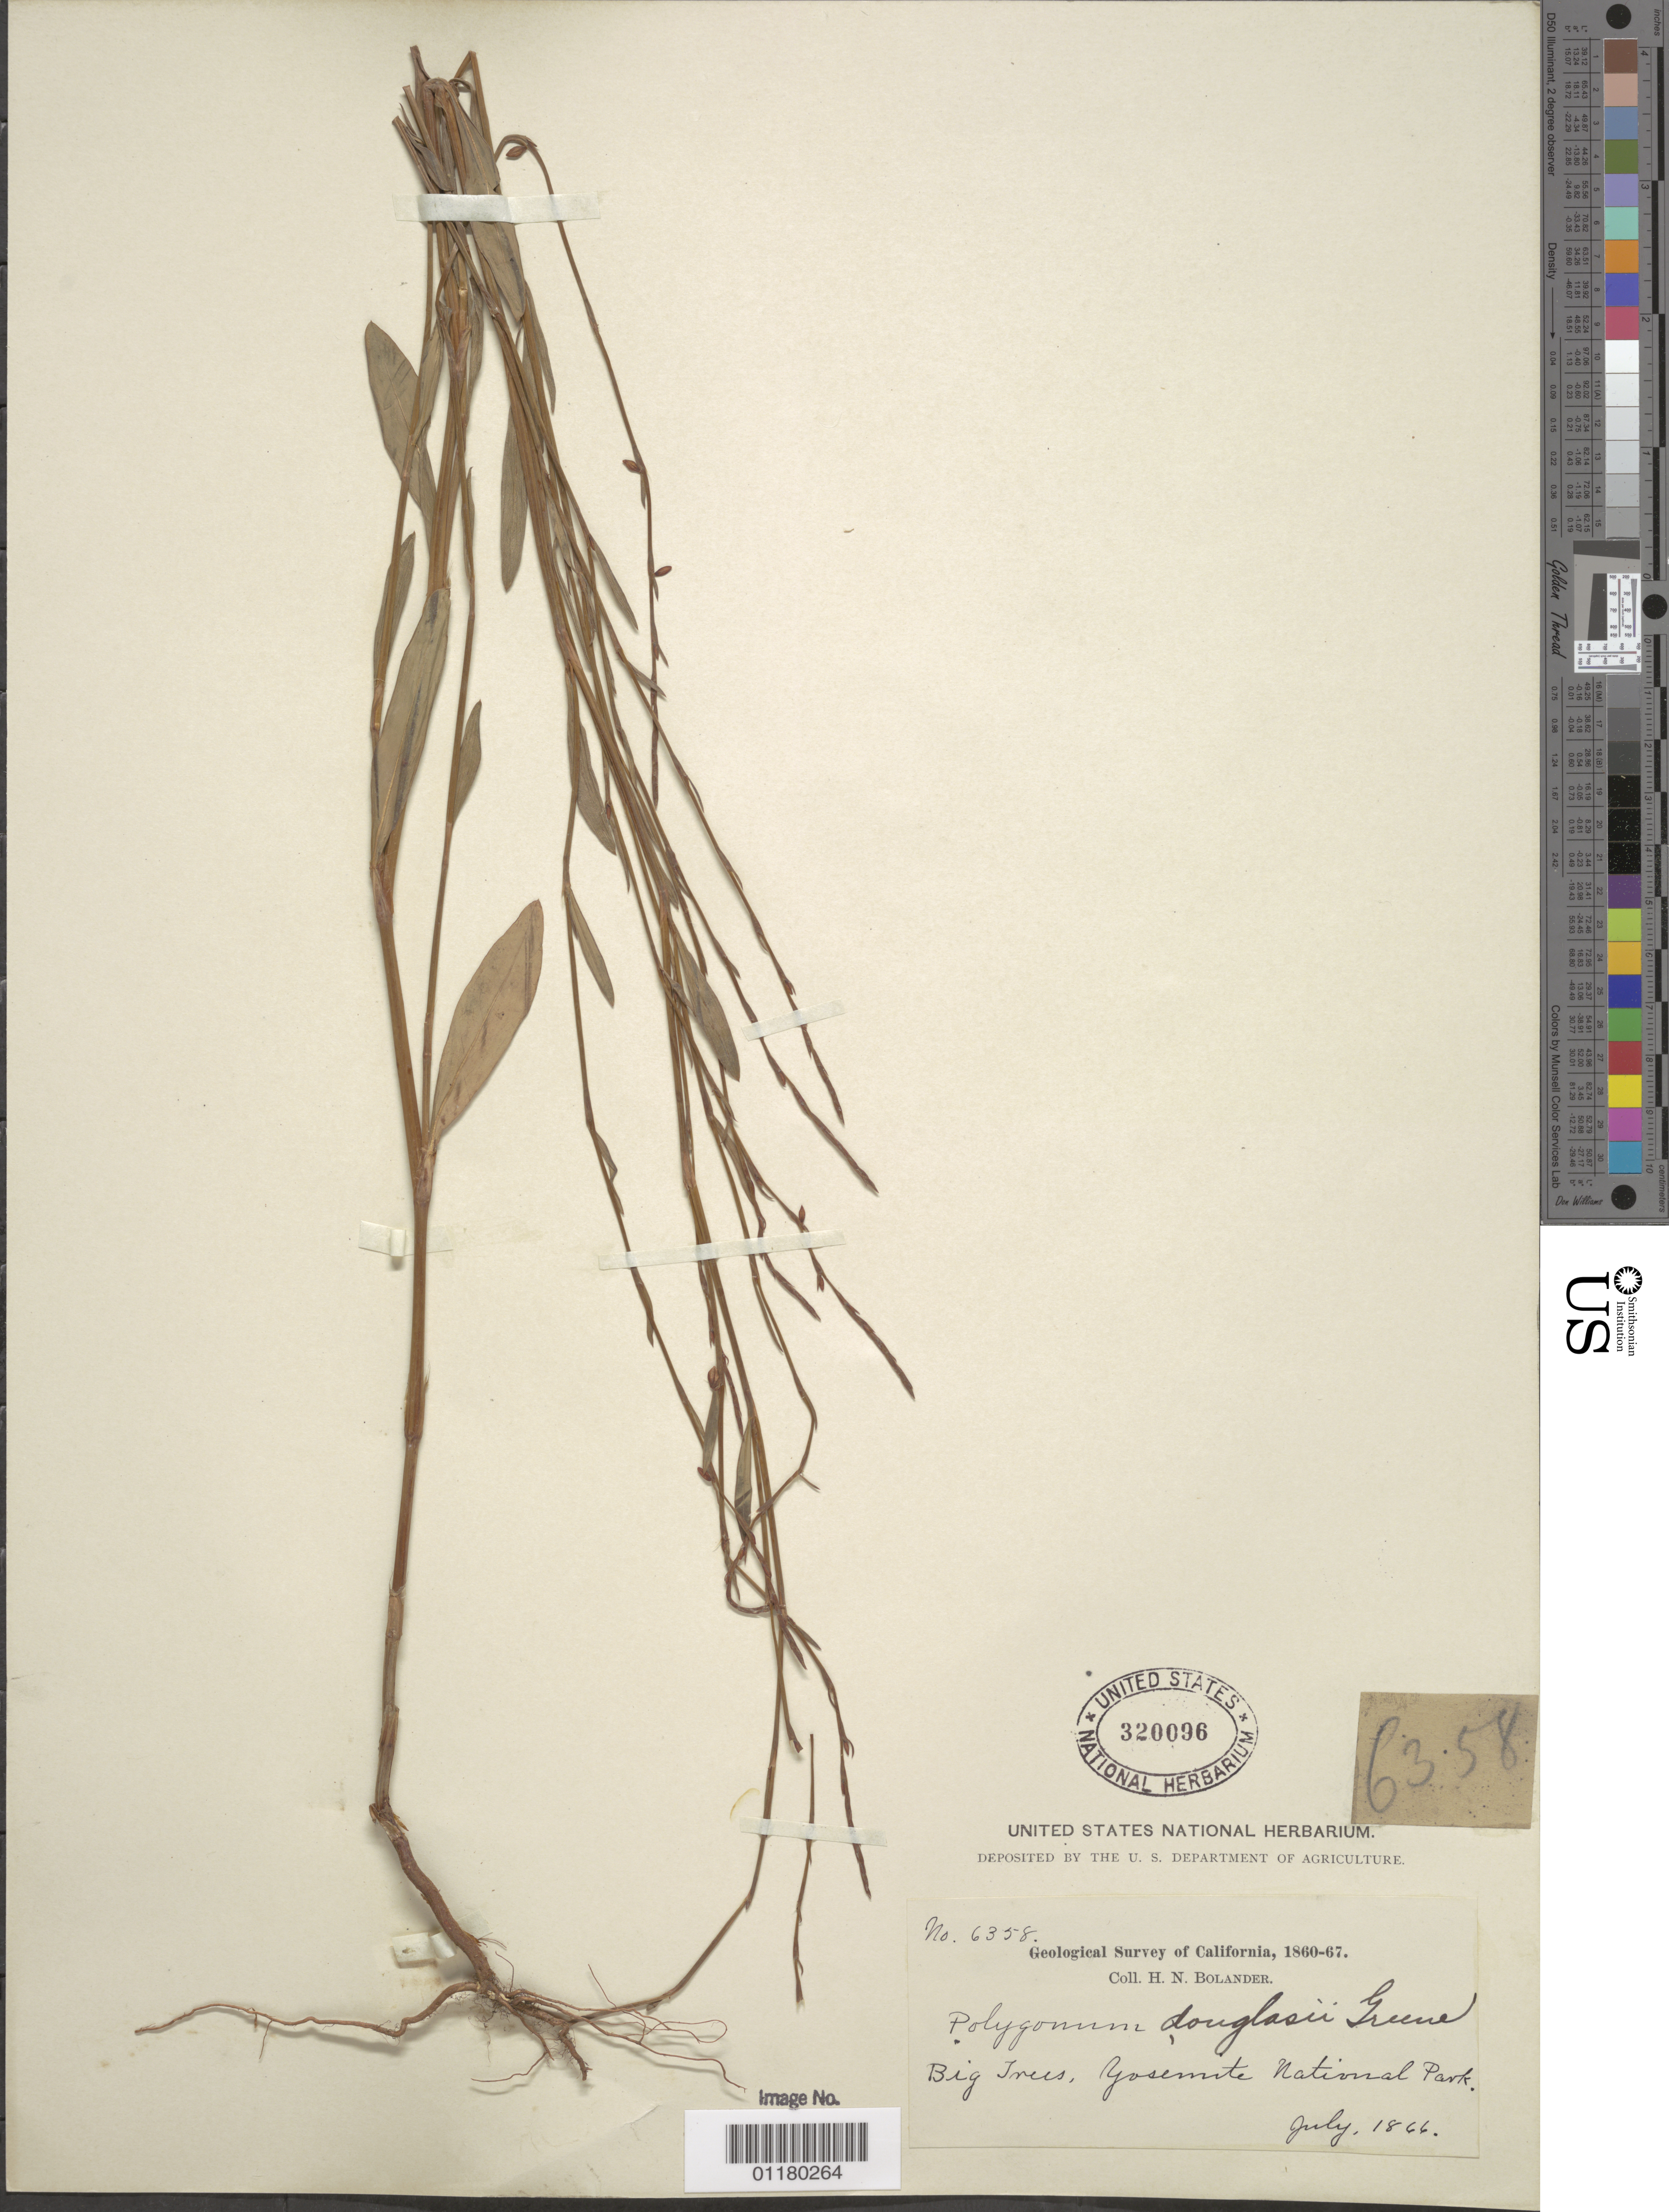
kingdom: Plantae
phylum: Tracheophyta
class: Magnoliopsida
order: Caryophyllales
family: Polygonaceae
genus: Polygonum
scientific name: Polygonum douglasii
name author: Greene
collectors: H. Bolander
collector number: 6358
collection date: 1866-07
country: United States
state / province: California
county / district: Mariposa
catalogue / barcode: US 320096